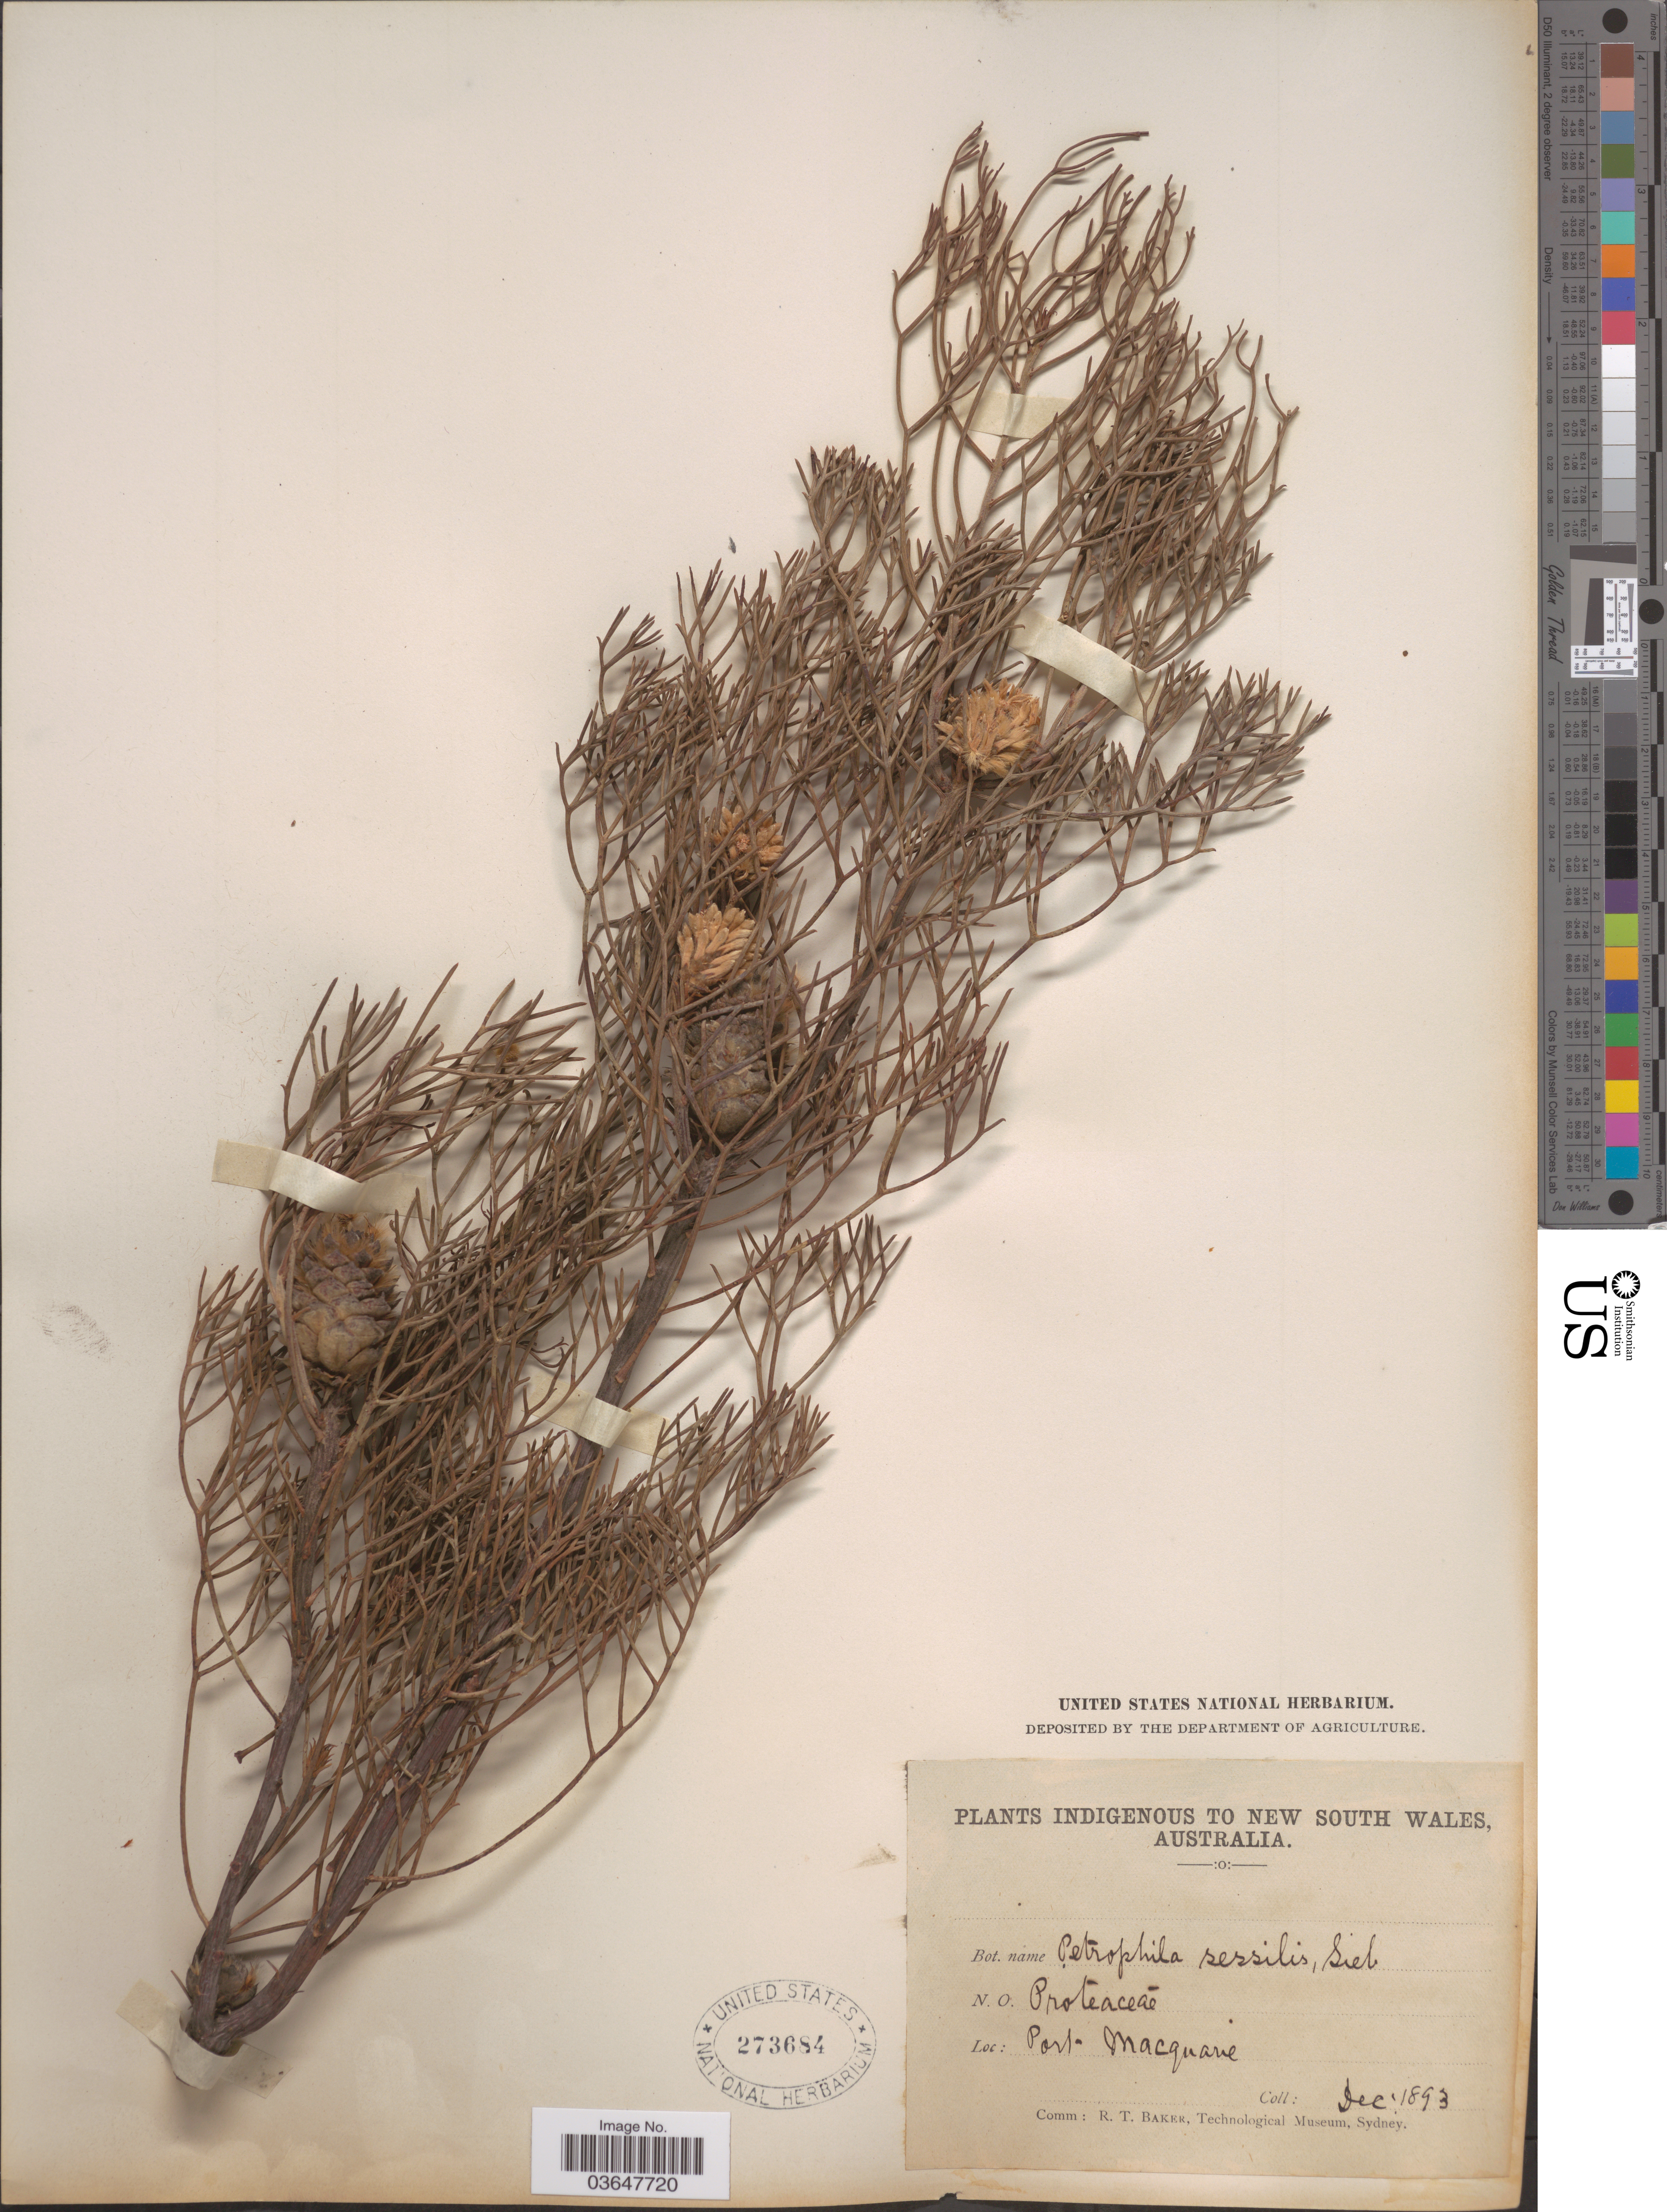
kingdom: Plantae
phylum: Tracheophyta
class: Magnoliopsida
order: Proteales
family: Proteaceae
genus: Petrophile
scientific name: Petrophile sessilis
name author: Sieber ex Schult.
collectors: R. T. Baker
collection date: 1893-12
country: Australia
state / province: New South Wales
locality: Port Macquarie.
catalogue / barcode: US 273684